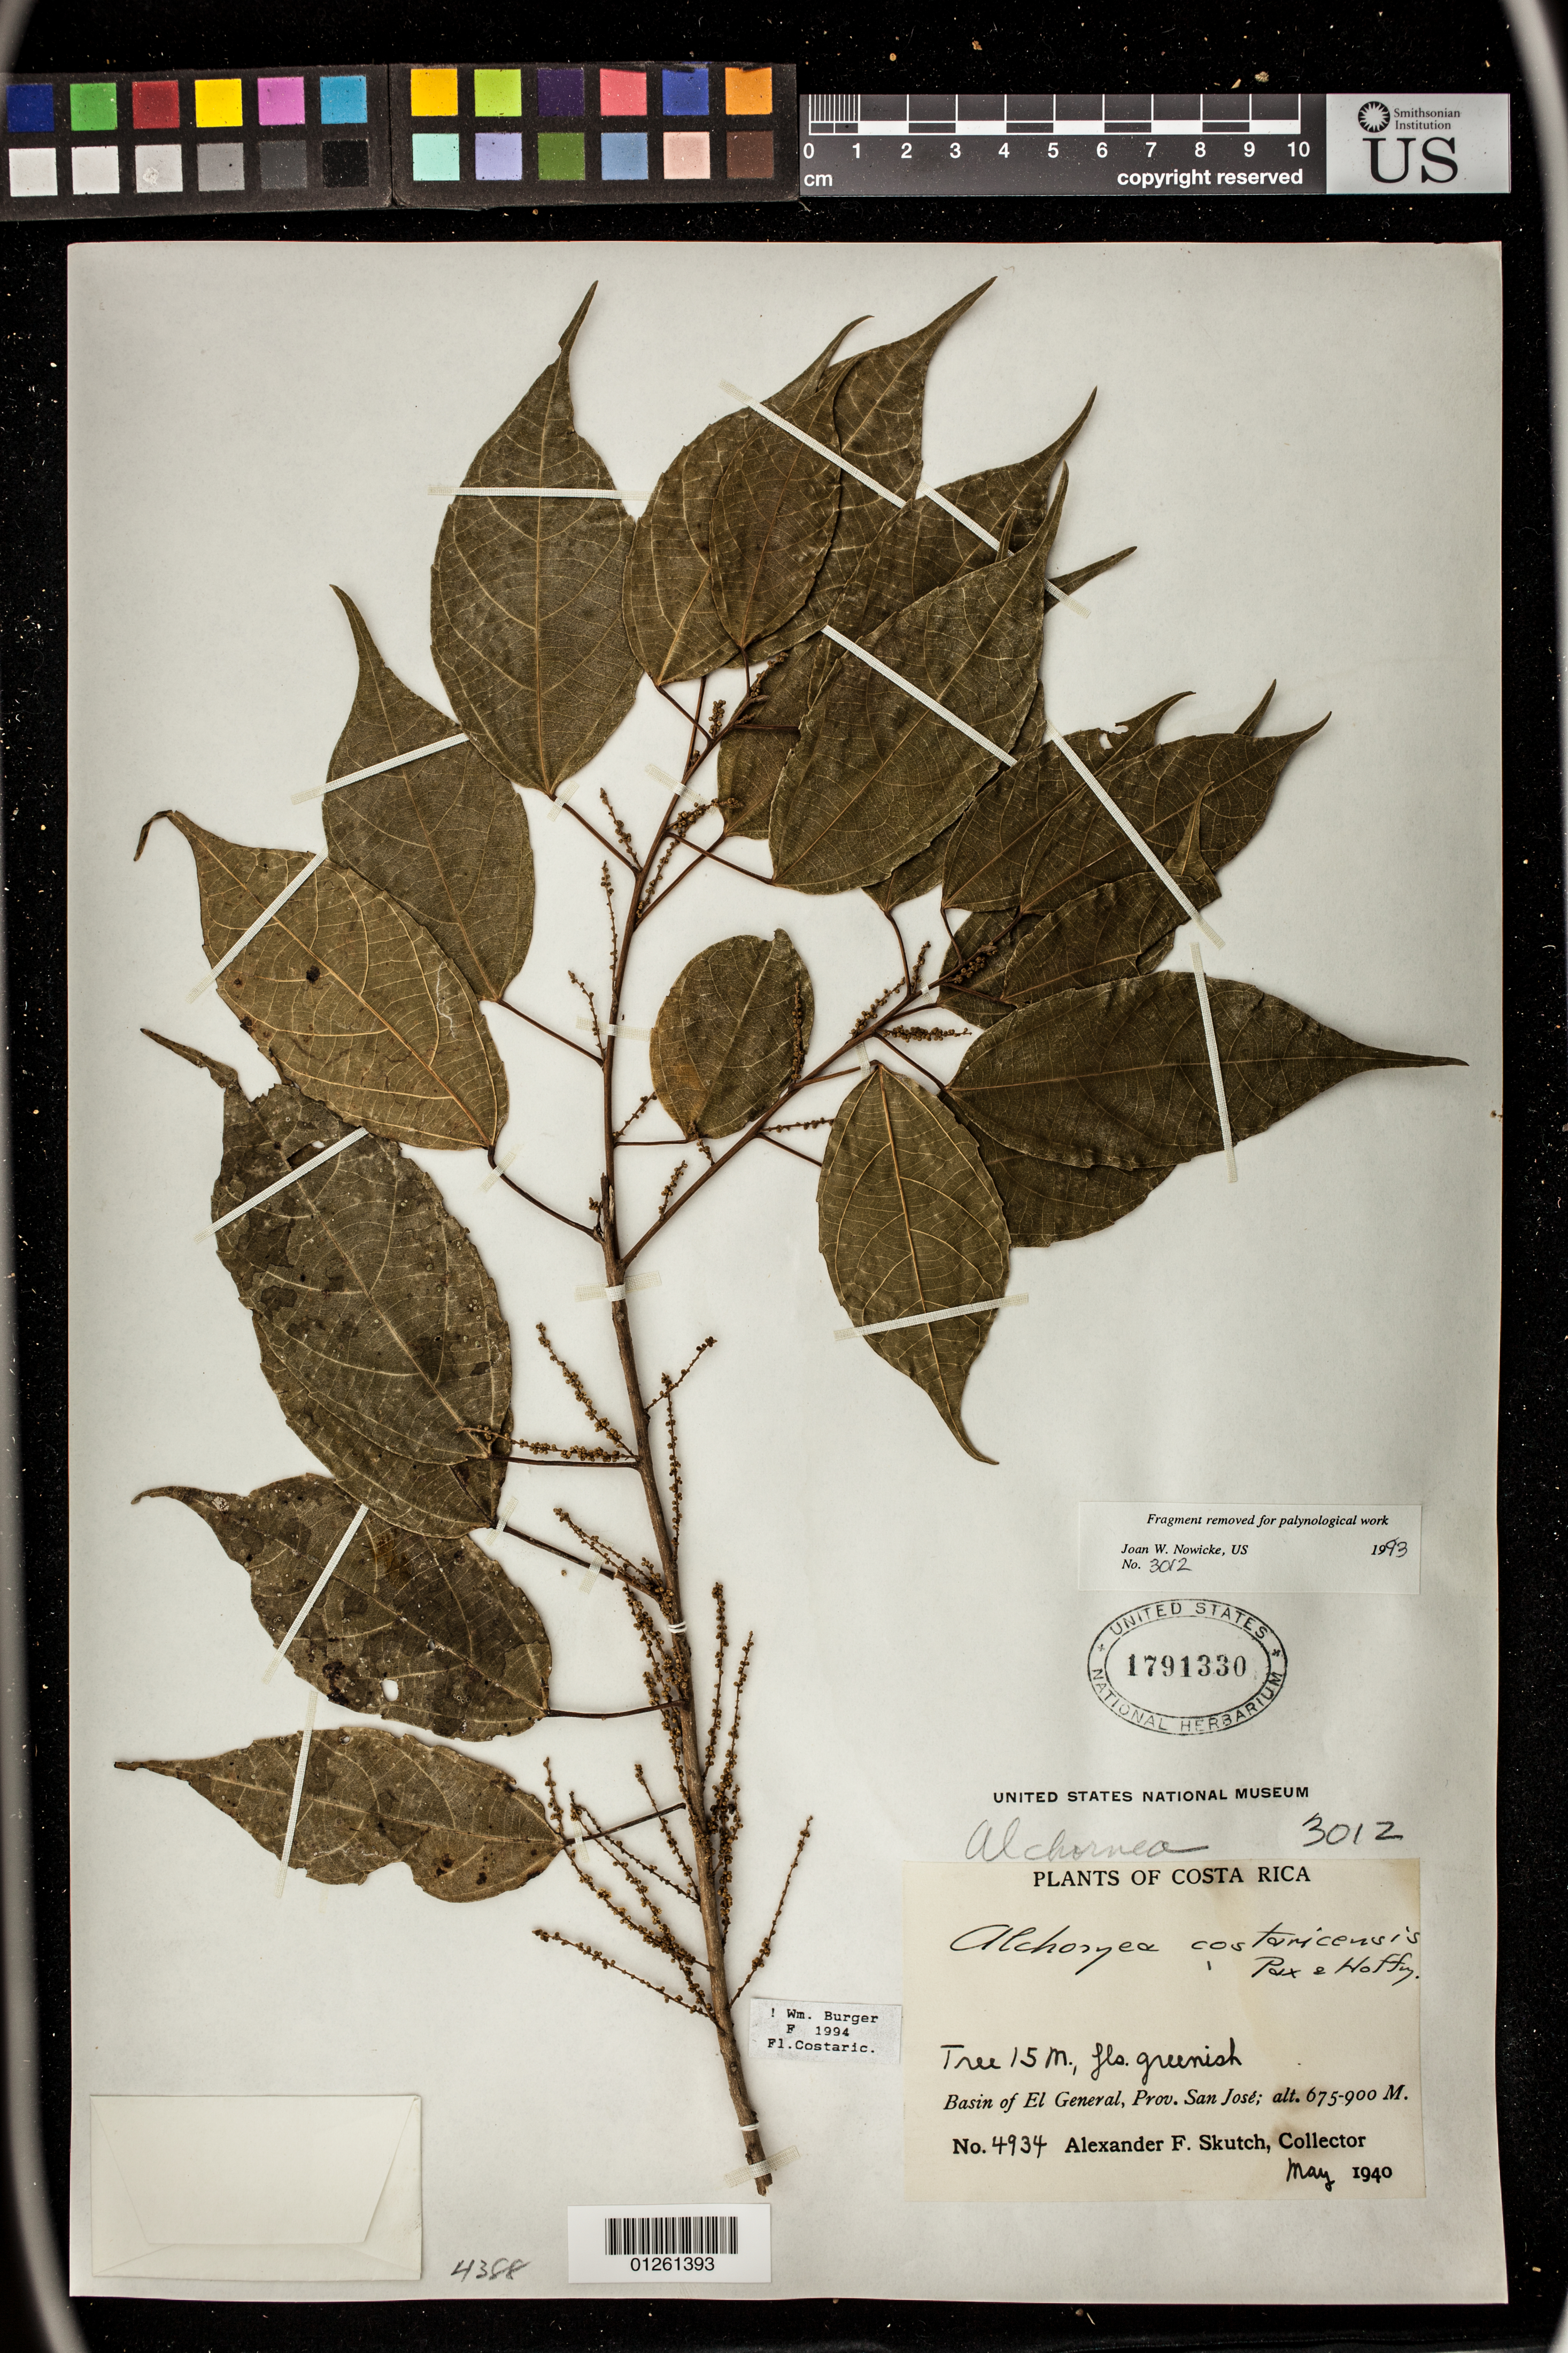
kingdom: Plantae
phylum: Tracheophyta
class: Magnoliopsida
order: Malpighiales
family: Euphorbiaceae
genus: Alchornea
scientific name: Alchornea costaricensis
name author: Pax & K. Hoffm. in Engl.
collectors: A. F. Skutch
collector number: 4934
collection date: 1940-05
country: Costa Rica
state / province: San Jose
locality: Basin of El General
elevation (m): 675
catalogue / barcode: US 1791330